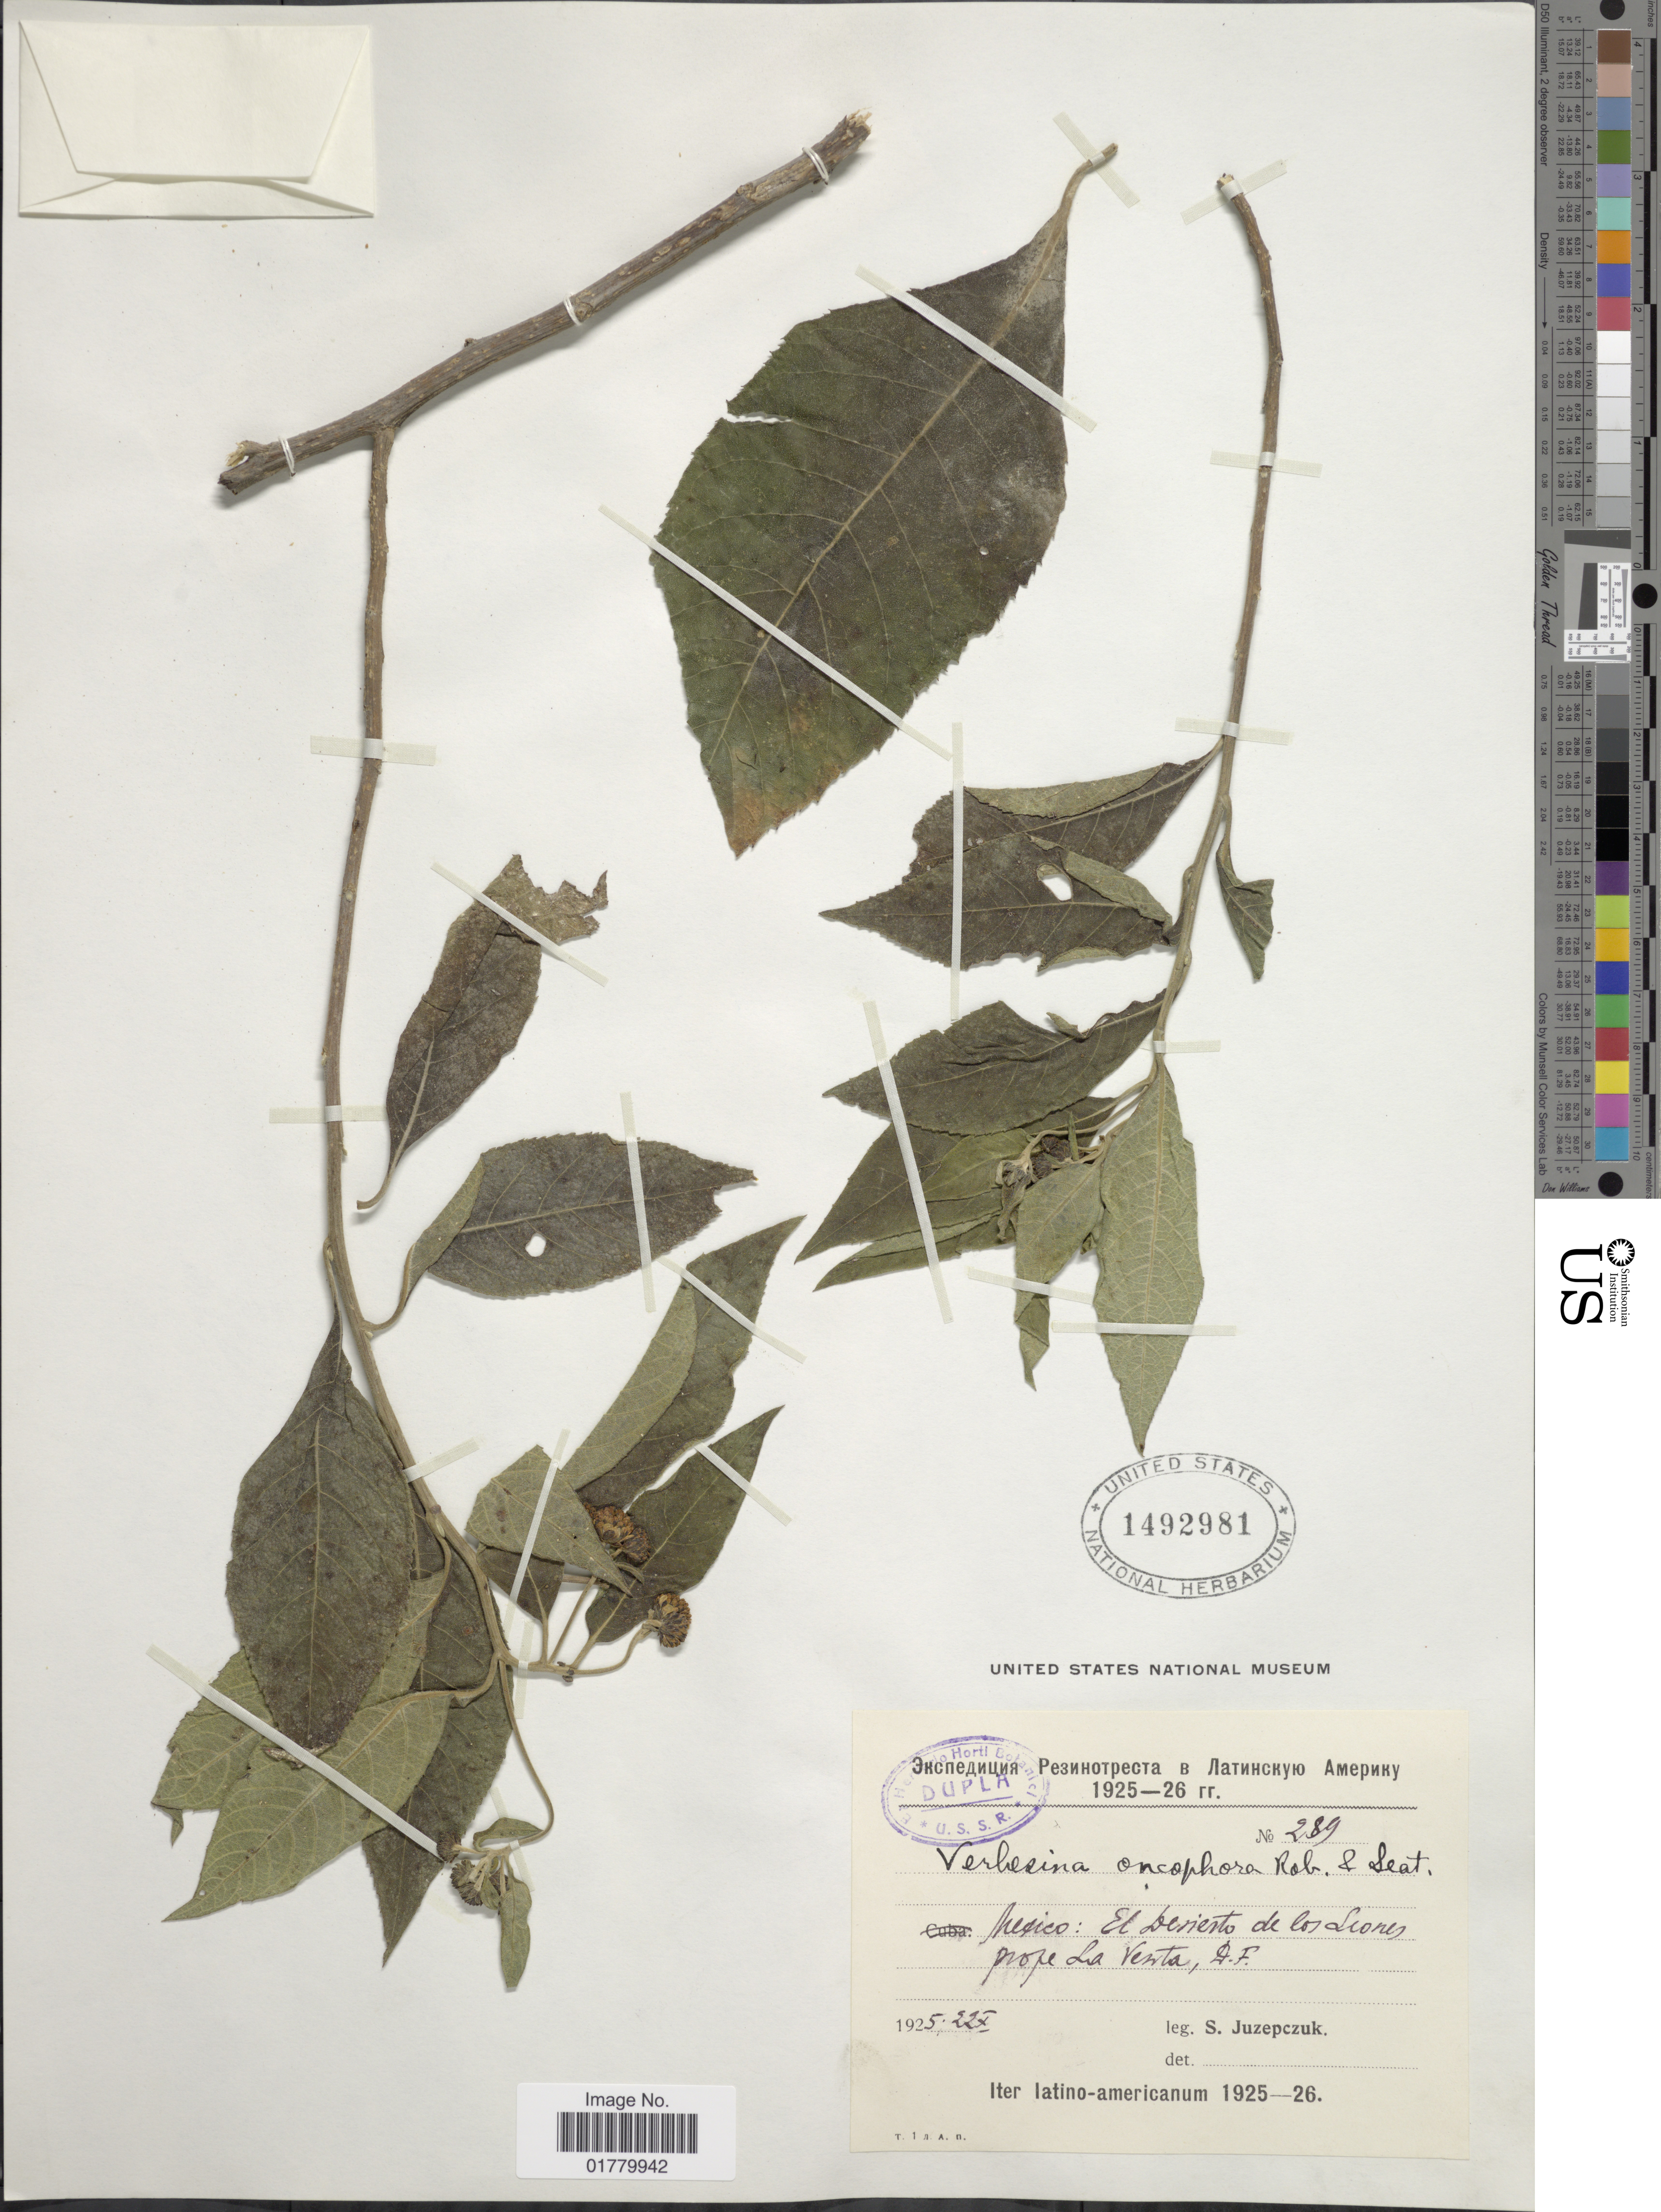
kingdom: Plantae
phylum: Tracheophyta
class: Magnoliopsida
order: Asterales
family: Asteraceae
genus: Verbesina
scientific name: Verbesina oncophora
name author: B.L. Rob. & Seaton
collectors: S. V. Juzepczuk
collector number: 289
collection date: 1925-10-22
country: Mexico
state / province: Distrito Federal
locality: El Desierto de los Leones prope La Venta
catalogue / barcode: US 1492981